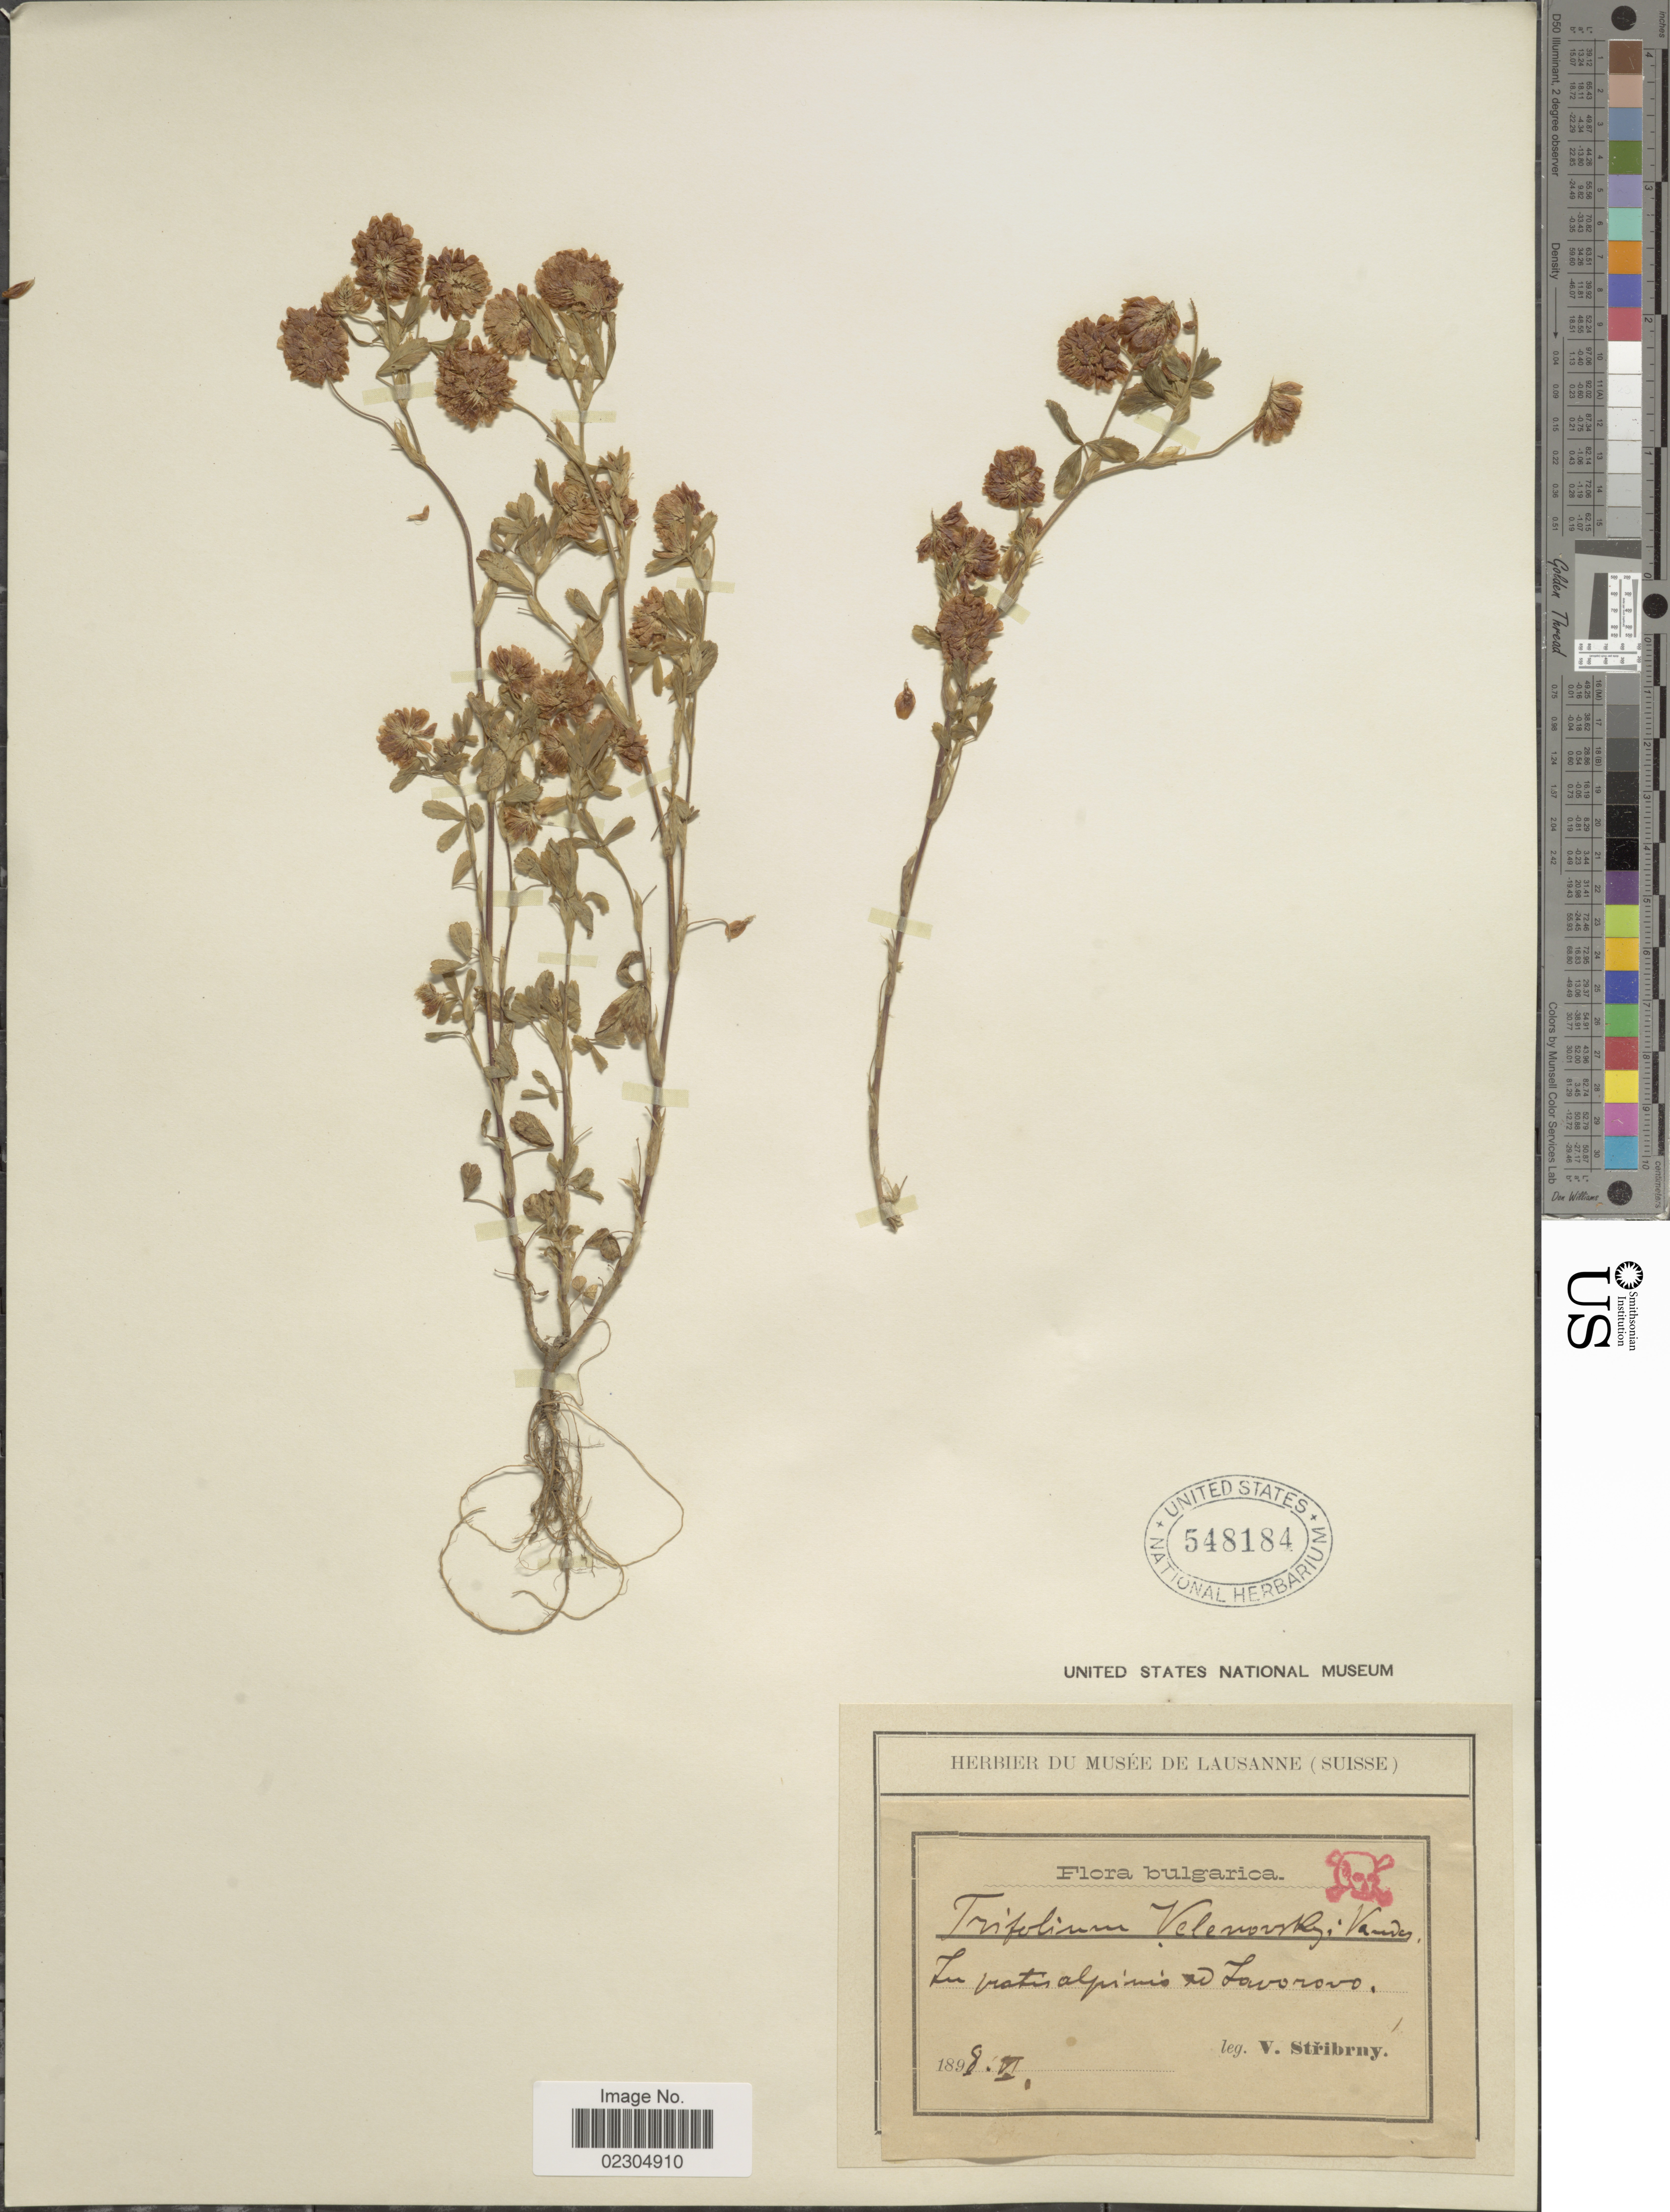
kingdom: Plantae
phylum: Tracheophyta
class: Magnoliopsida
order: Fabales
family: Fabaceae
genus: Trifolium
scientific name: Trifolium velenovskyi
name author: Vandas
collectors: V. Stribrny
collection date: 1898-06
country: Bulgaria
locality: In oratis alpinis zd Loworovo. [interpreted]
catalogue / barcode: US 548184